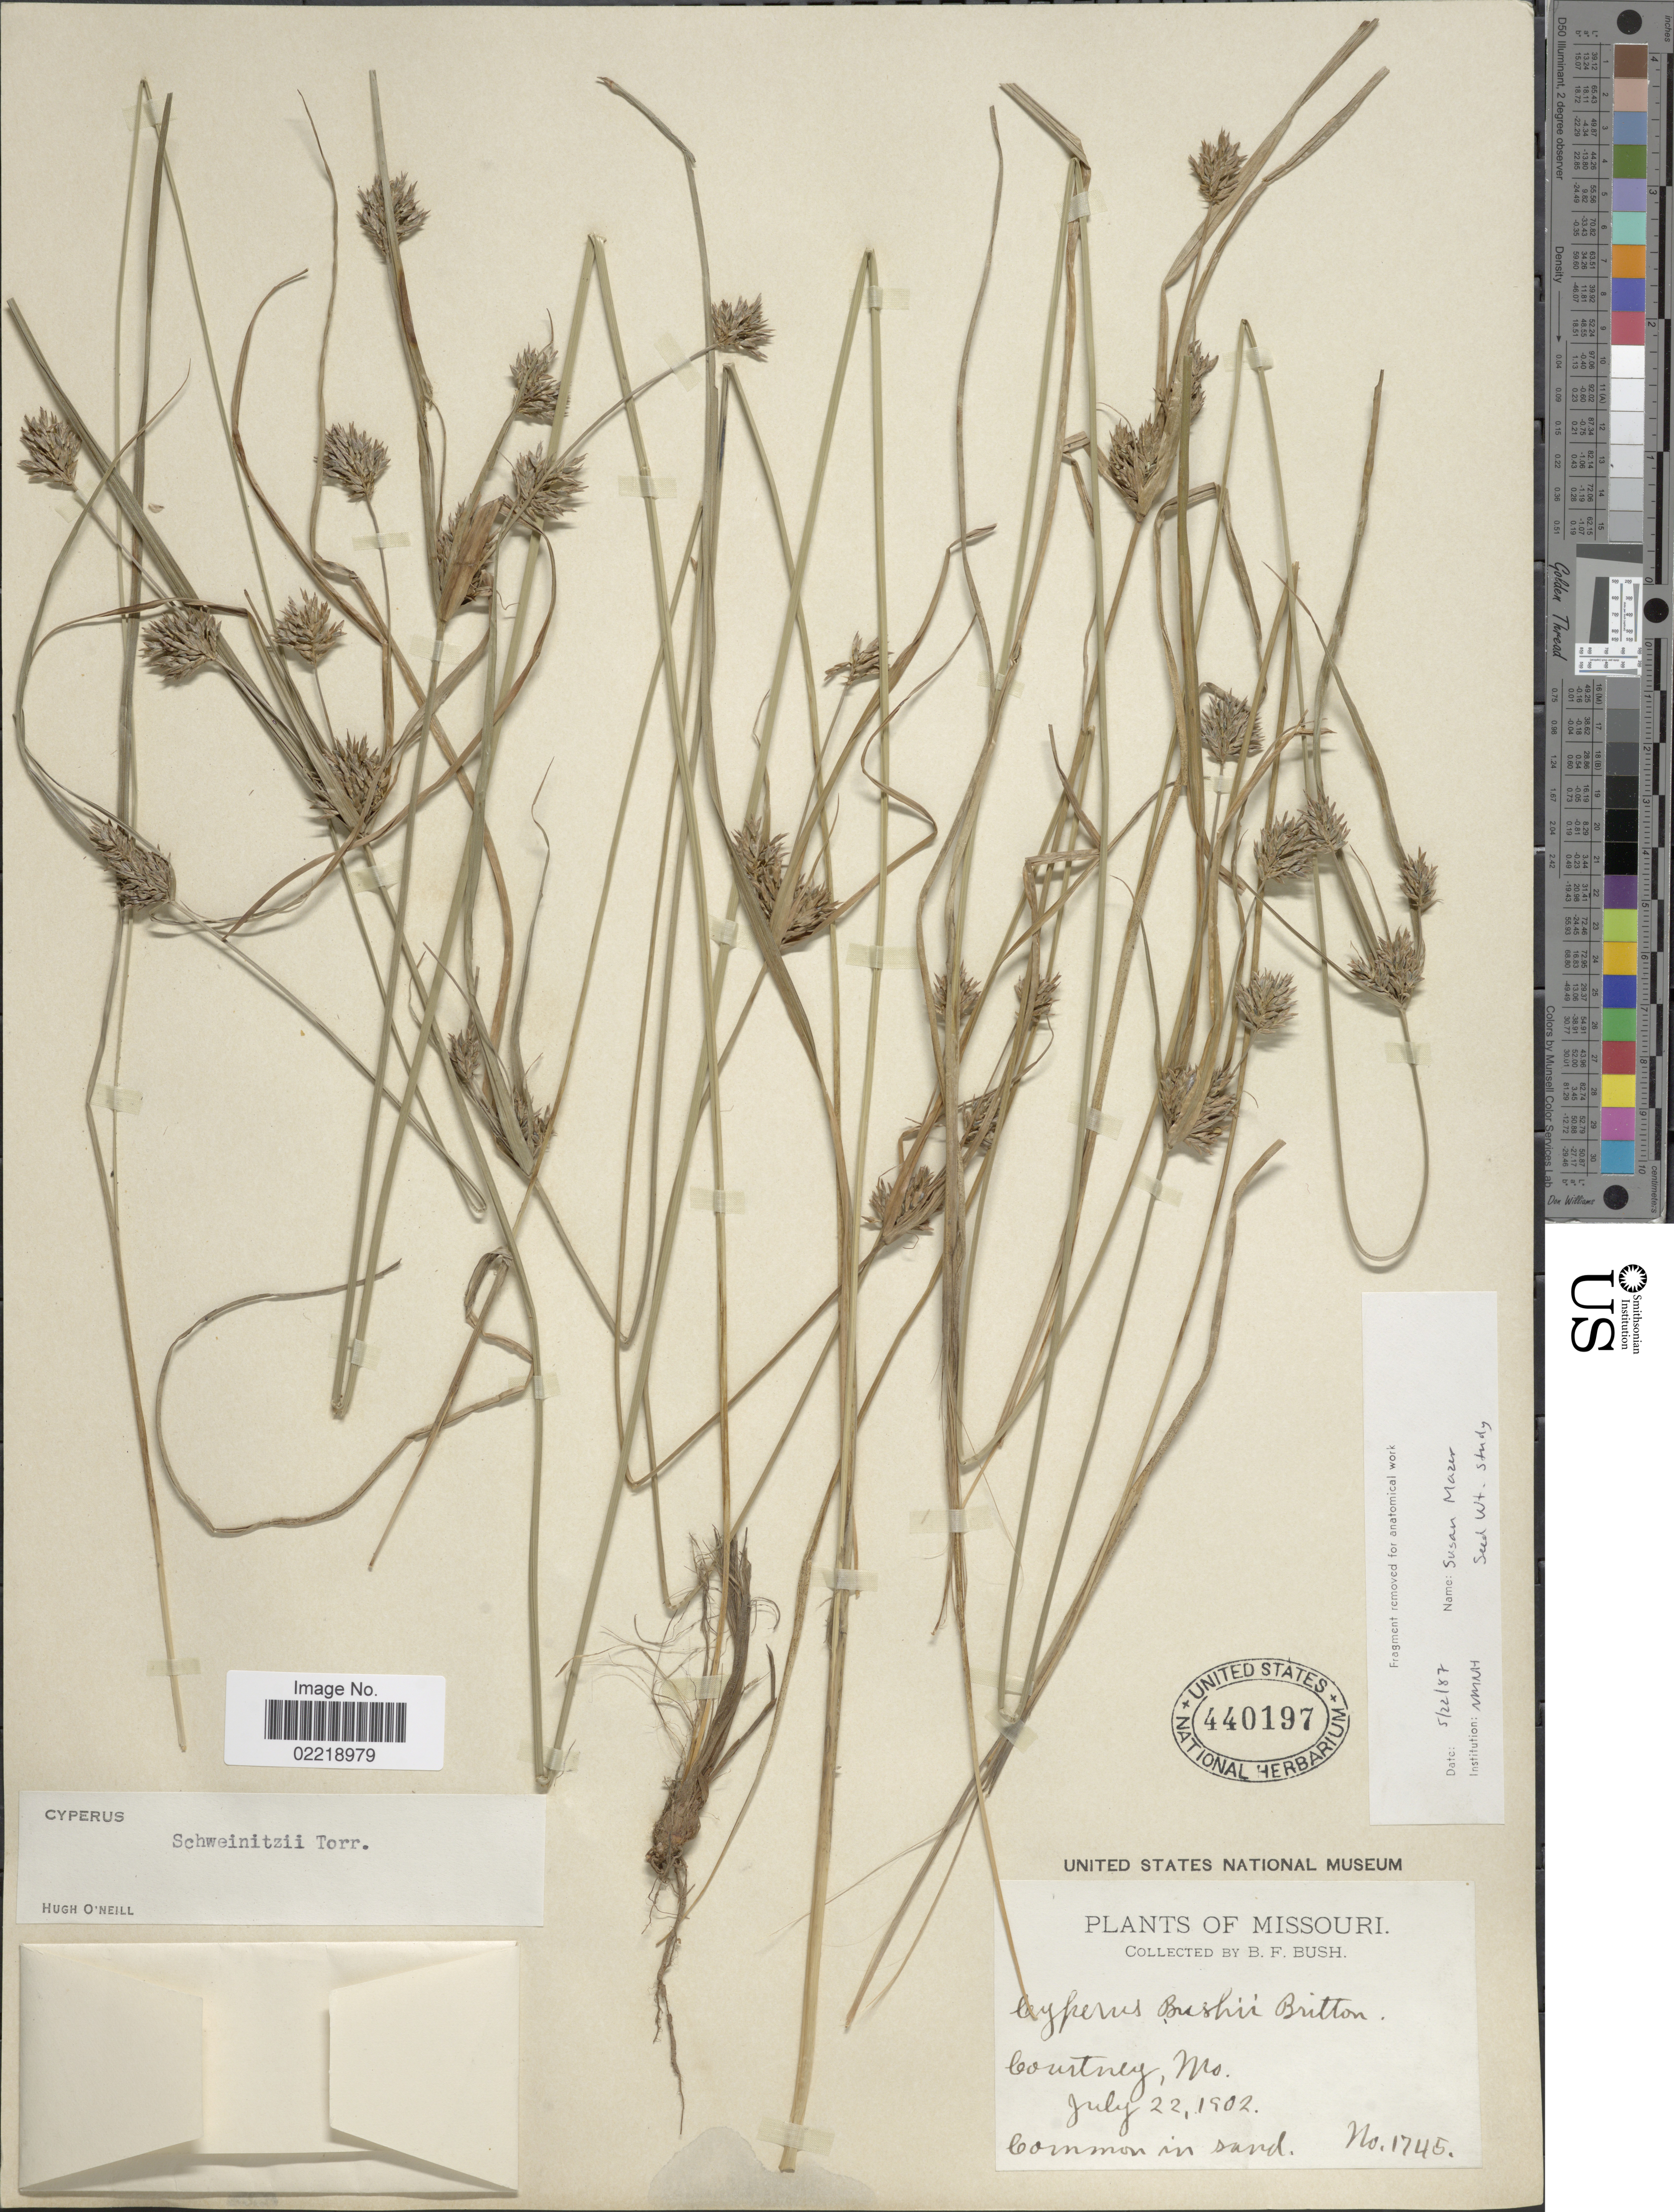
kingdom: Plantae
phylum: Tracheophyta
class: Liliopsida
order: Poales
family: Cyperaceae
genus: Cyperus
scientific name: Cyperus schweinitzii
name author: Torr.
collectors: B. F. Bush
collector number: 1745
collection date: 1902-07-22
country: United States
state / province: Missouri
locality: Courtney, Common in sand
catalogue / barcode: US 440197